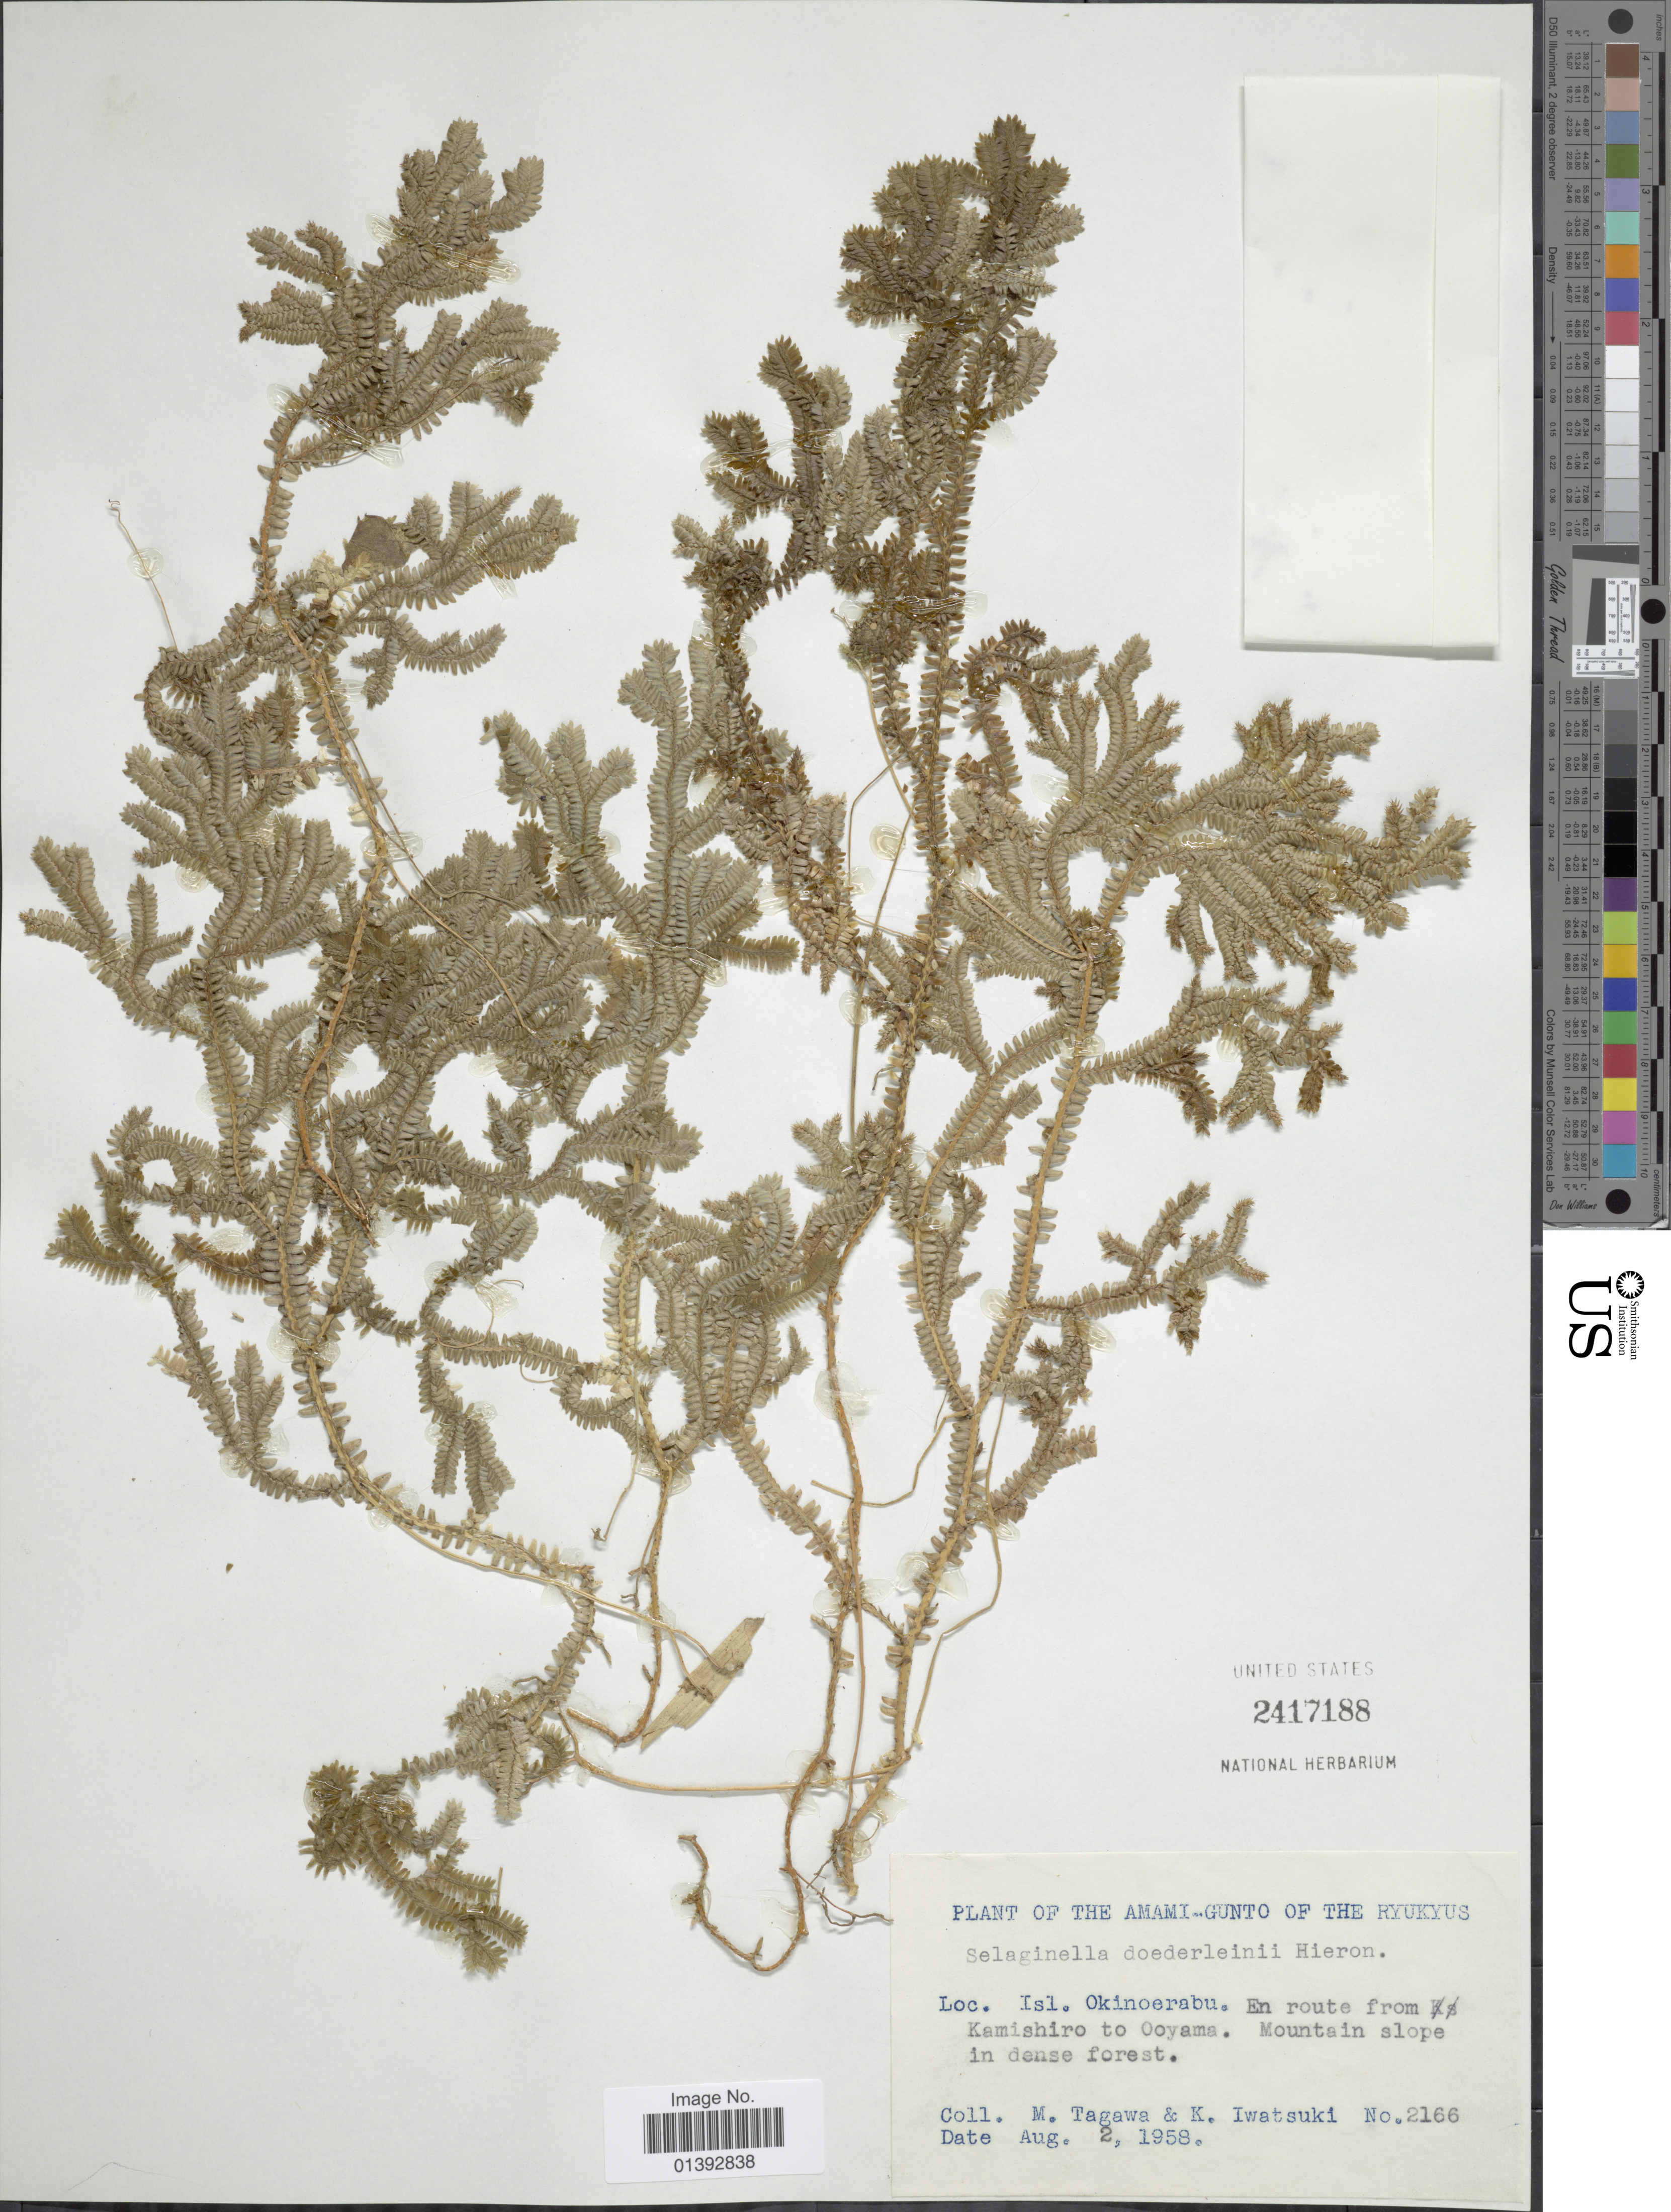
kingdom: Plantae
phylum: Tracheophyta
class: Lycopodiopsida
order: Selaginellales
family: Selaginellaceae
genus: Selaginella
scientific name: Selaginella doederleinii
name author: Hieron.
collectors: M. Tagawa & K. Iwatsuki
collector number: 2166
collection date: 1958-08-02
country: Japan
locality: Amami-Gunto of the Ryukyus, Isl. Okinoerabu, en route from Kamishiro to Ooyama, mountain slopes in dense forest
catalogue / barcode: US 2417188